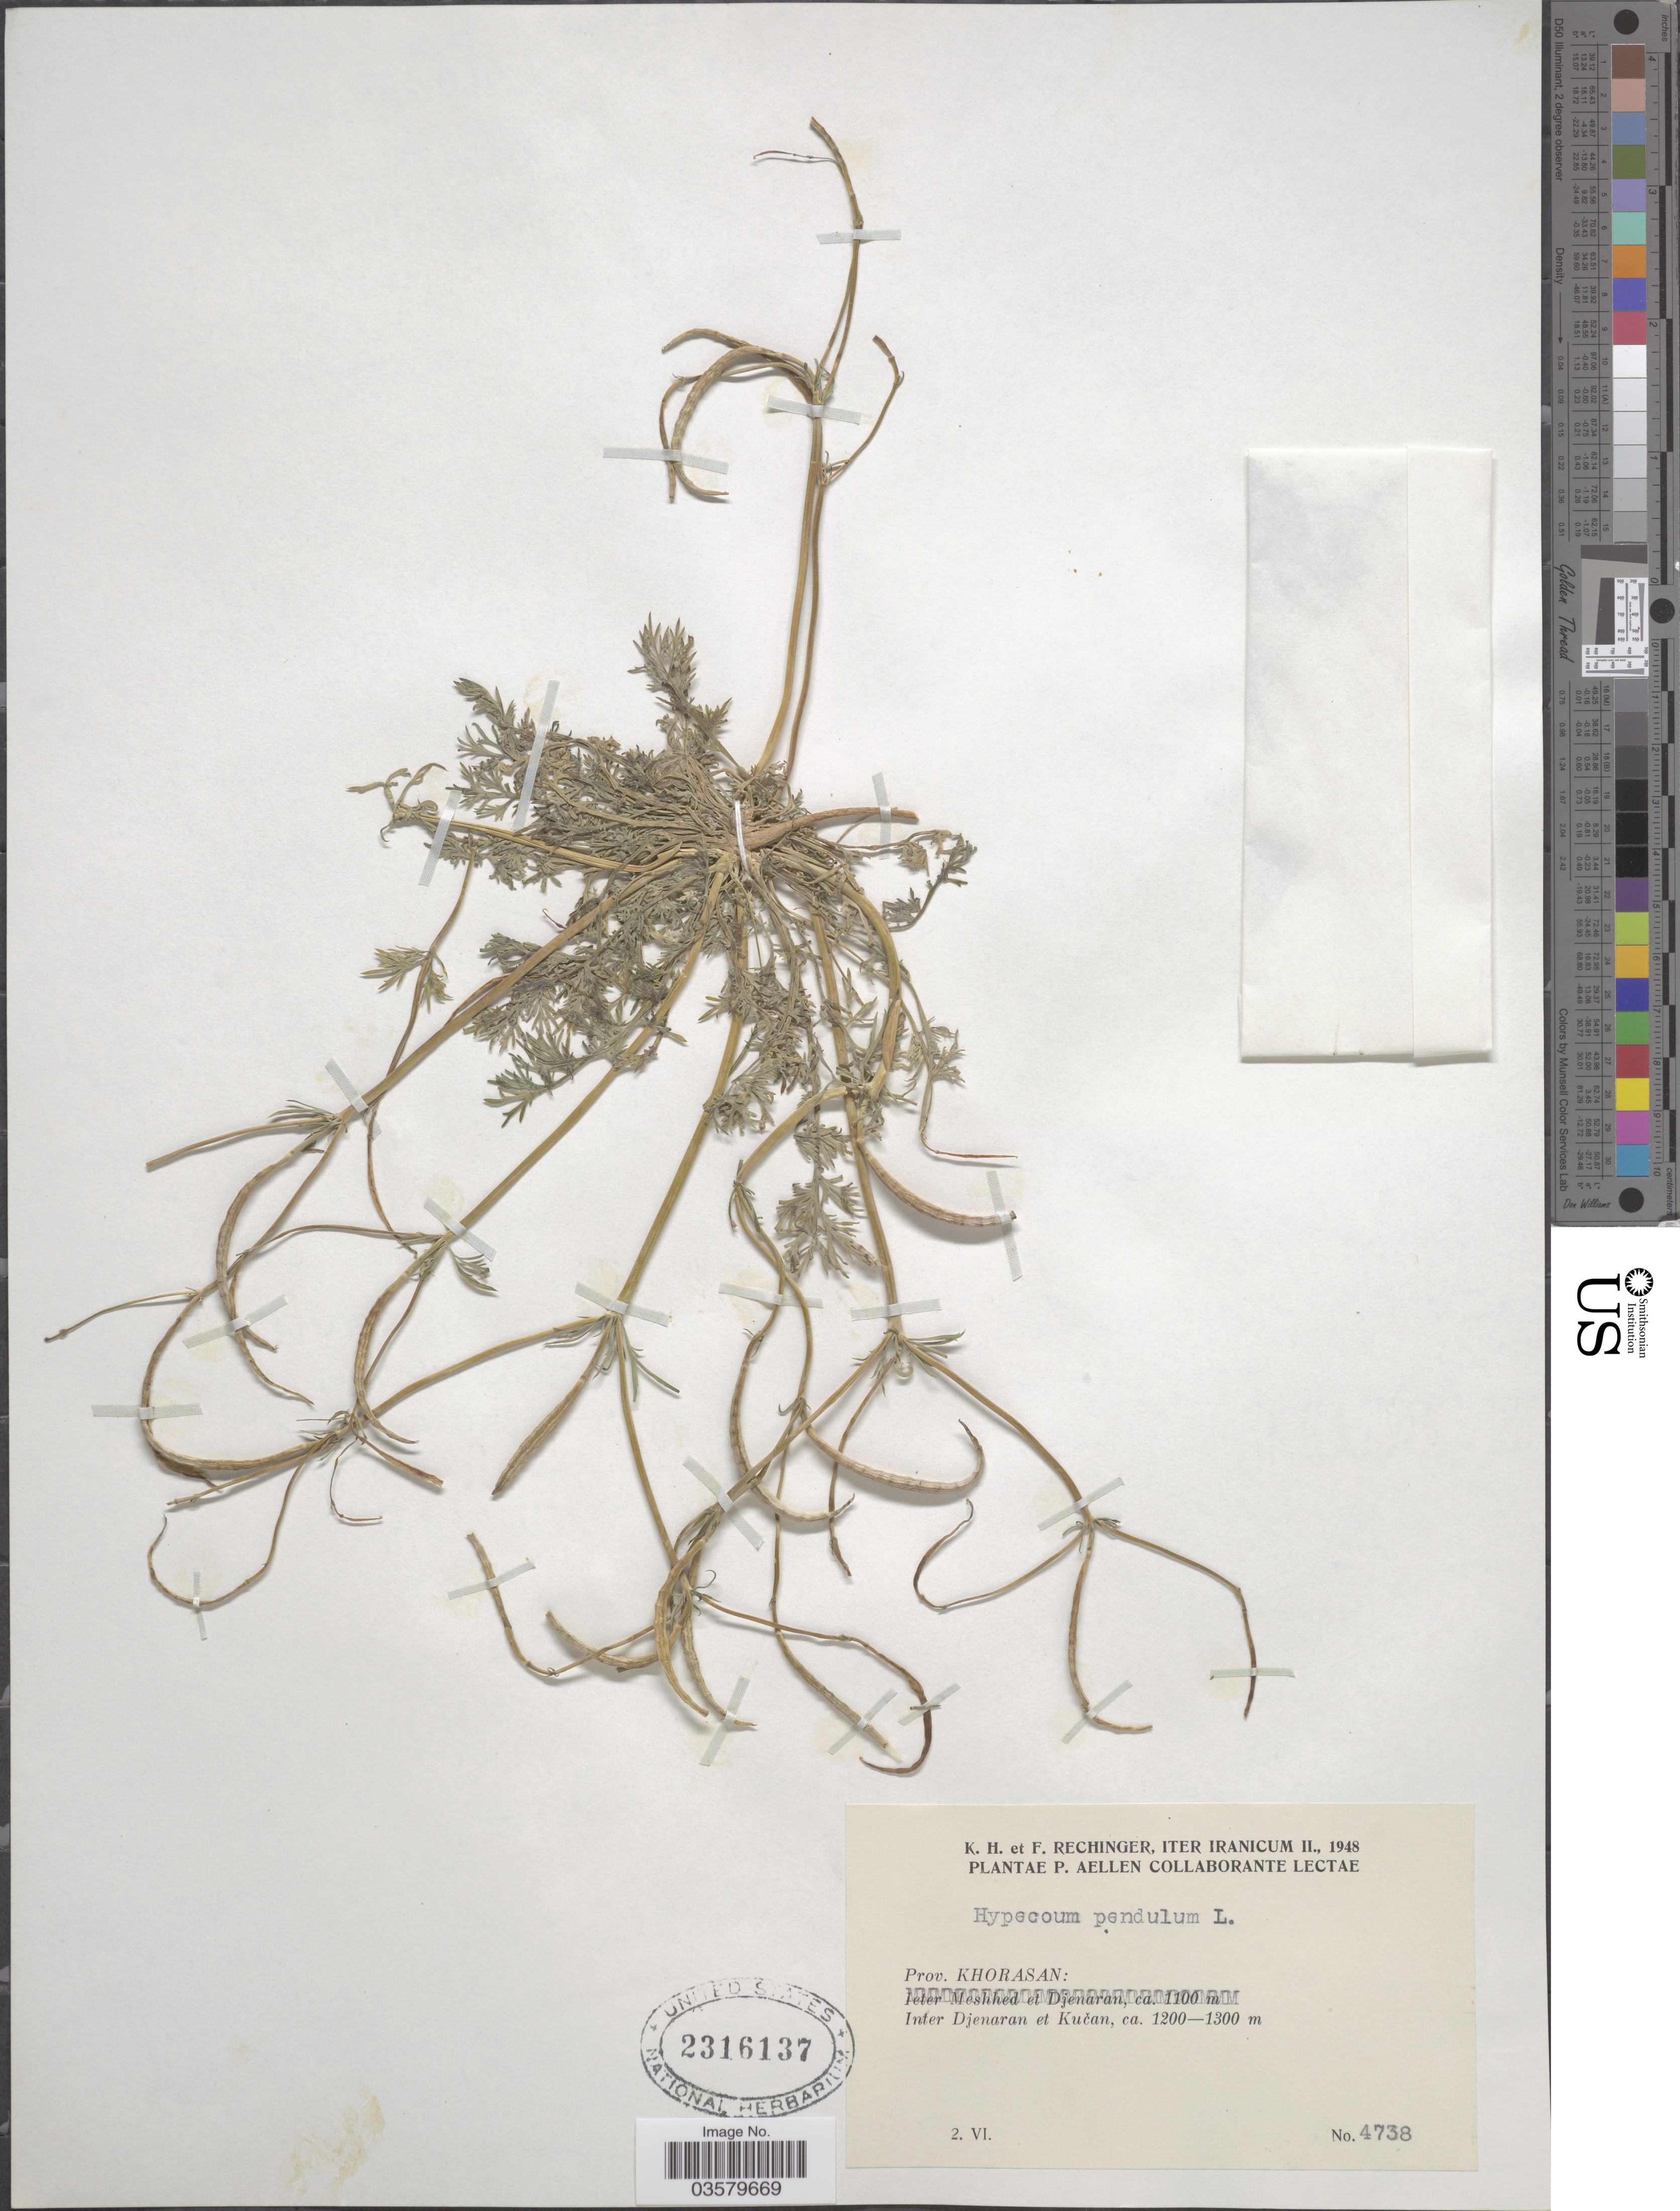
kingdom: Plantae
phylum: Tracheophyta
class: Magnoliopsida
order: Ranunculales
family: Papaveraceae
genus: Hypecoum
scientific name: Hypecoum pendulum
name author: L.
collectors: K. H. Rechinger & F. Rechinger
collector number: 4738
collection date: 1948-06-02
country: Iran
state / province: Khorasan [obsolete]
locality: Inter Djenaran et Kučan.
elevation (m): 1200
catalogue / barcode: US 2316137